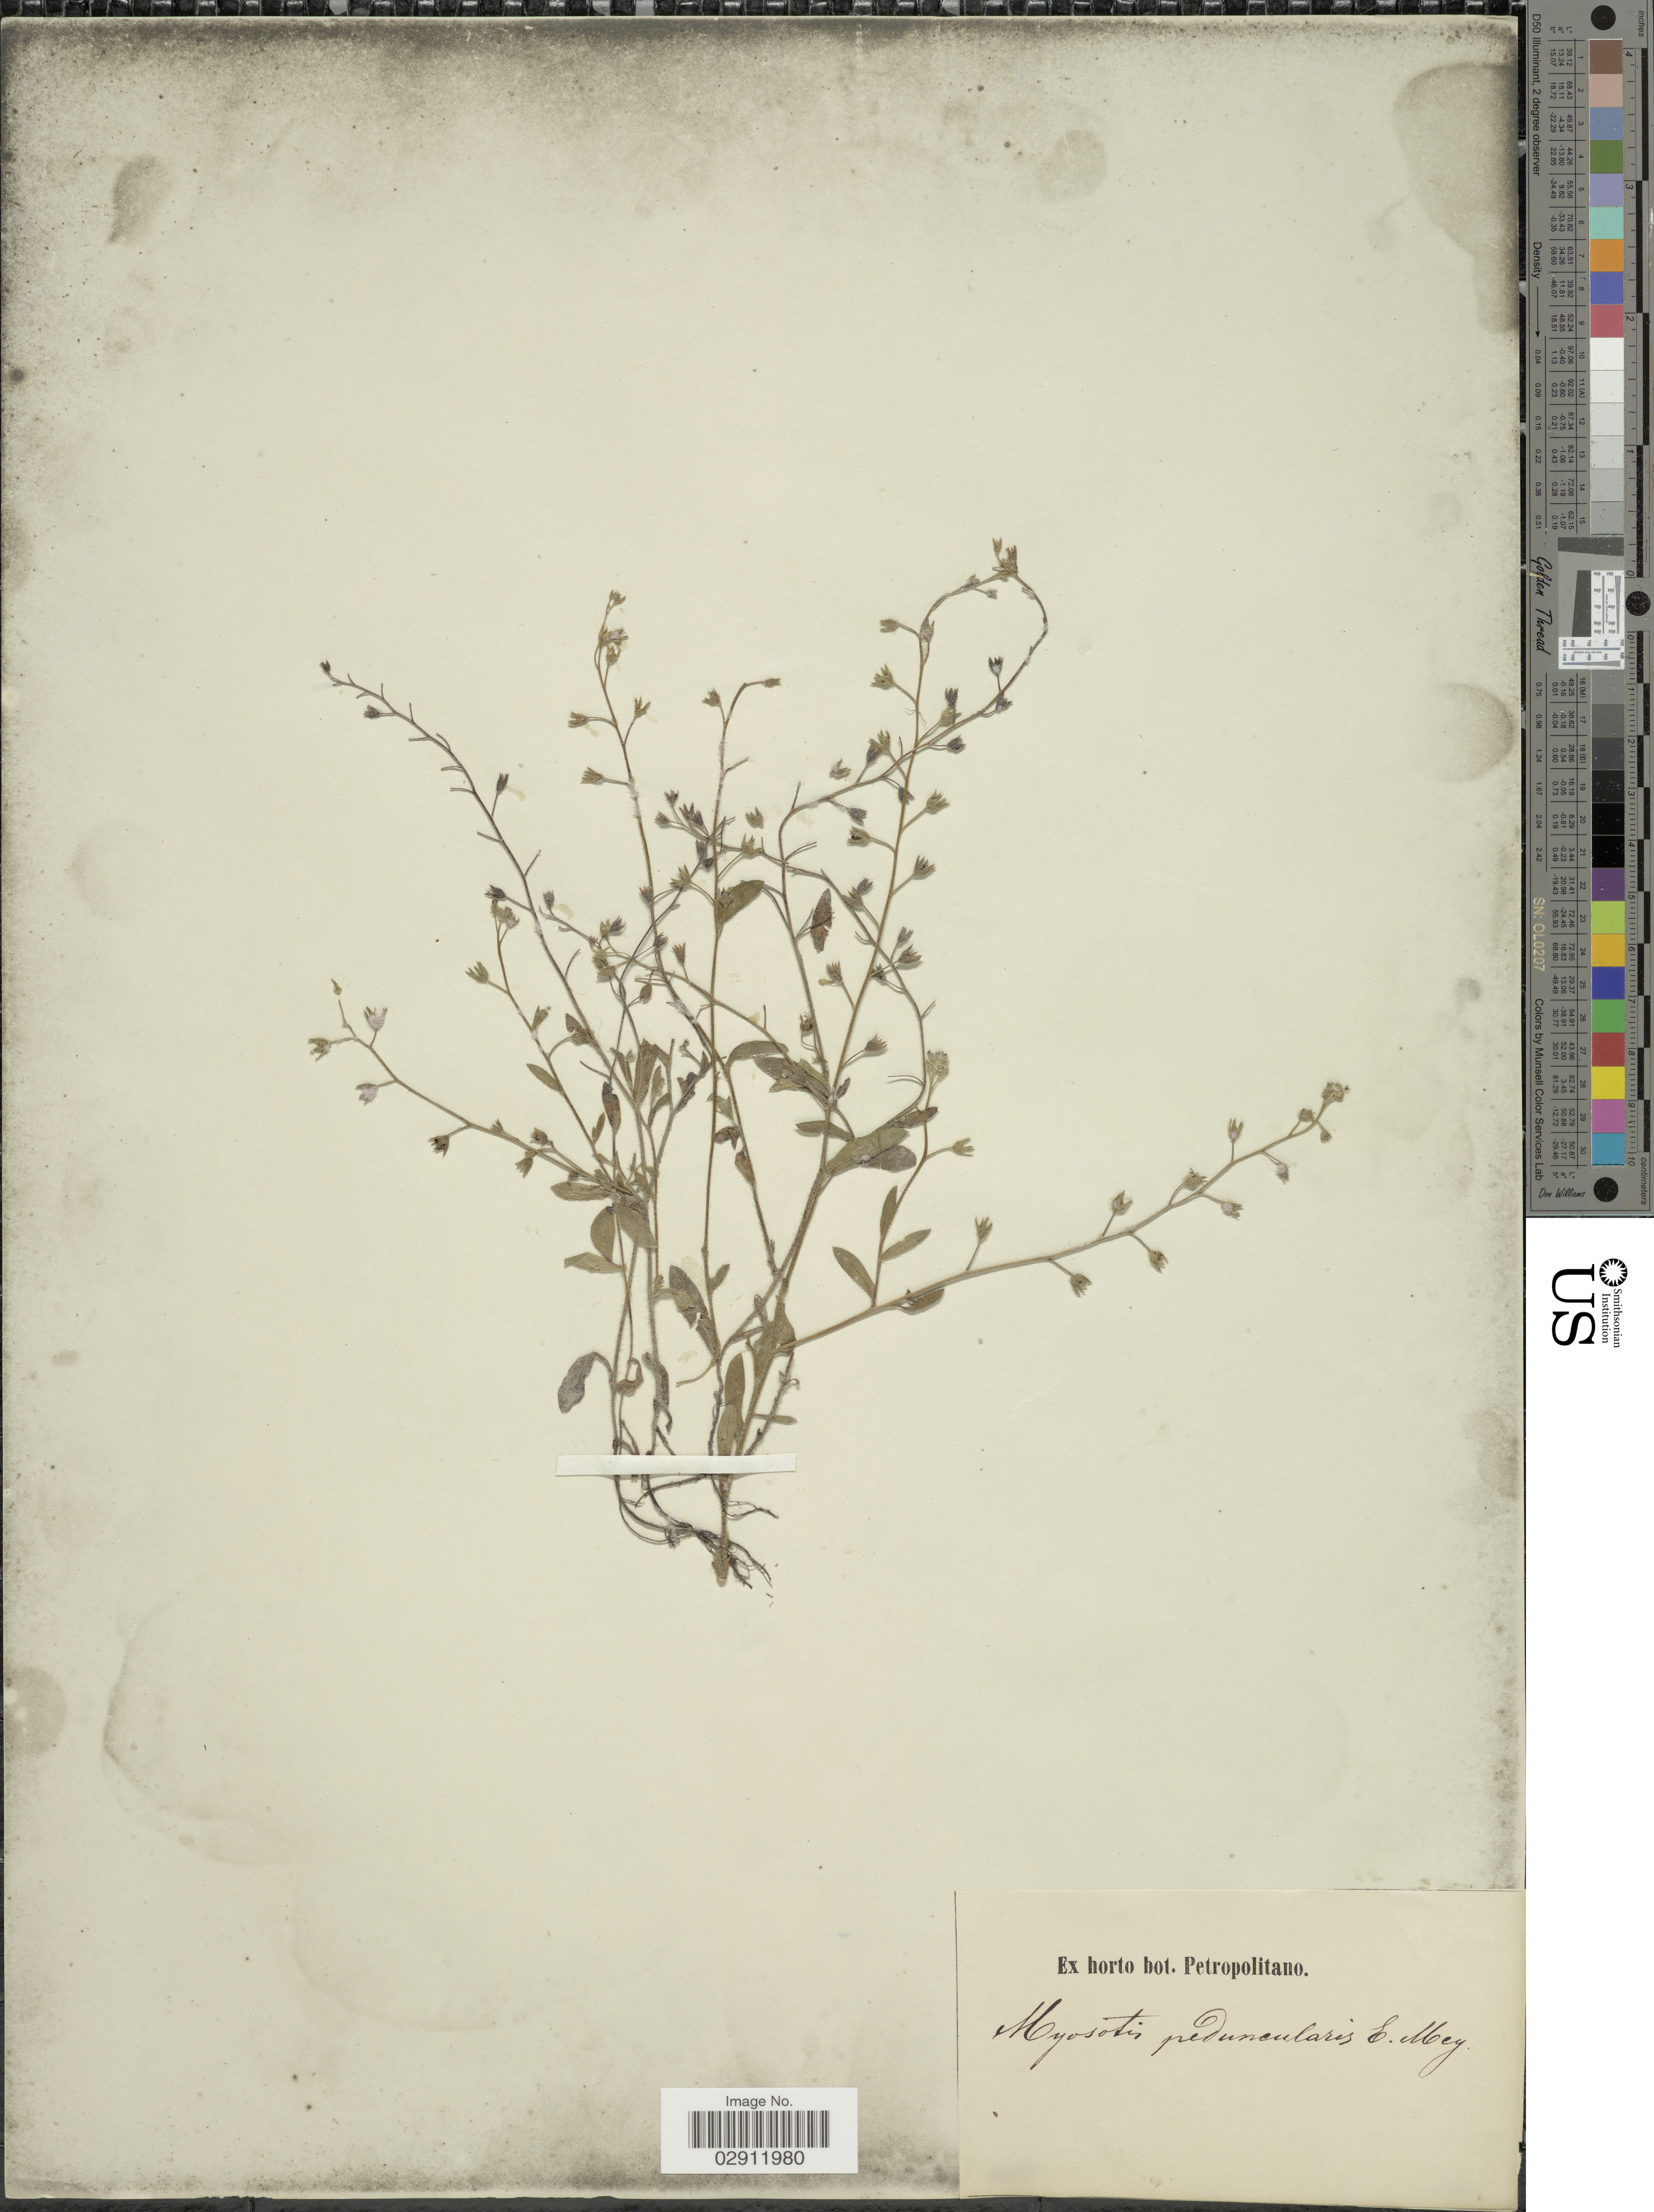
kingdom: Plantae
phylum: Tracheophyta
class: Magnoliopsida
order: Boraginales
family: Boraginaceae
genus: Myosotis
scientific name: Myosotis peduncularis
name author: Trevir.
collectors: ex Horto Bot. Petropolitano